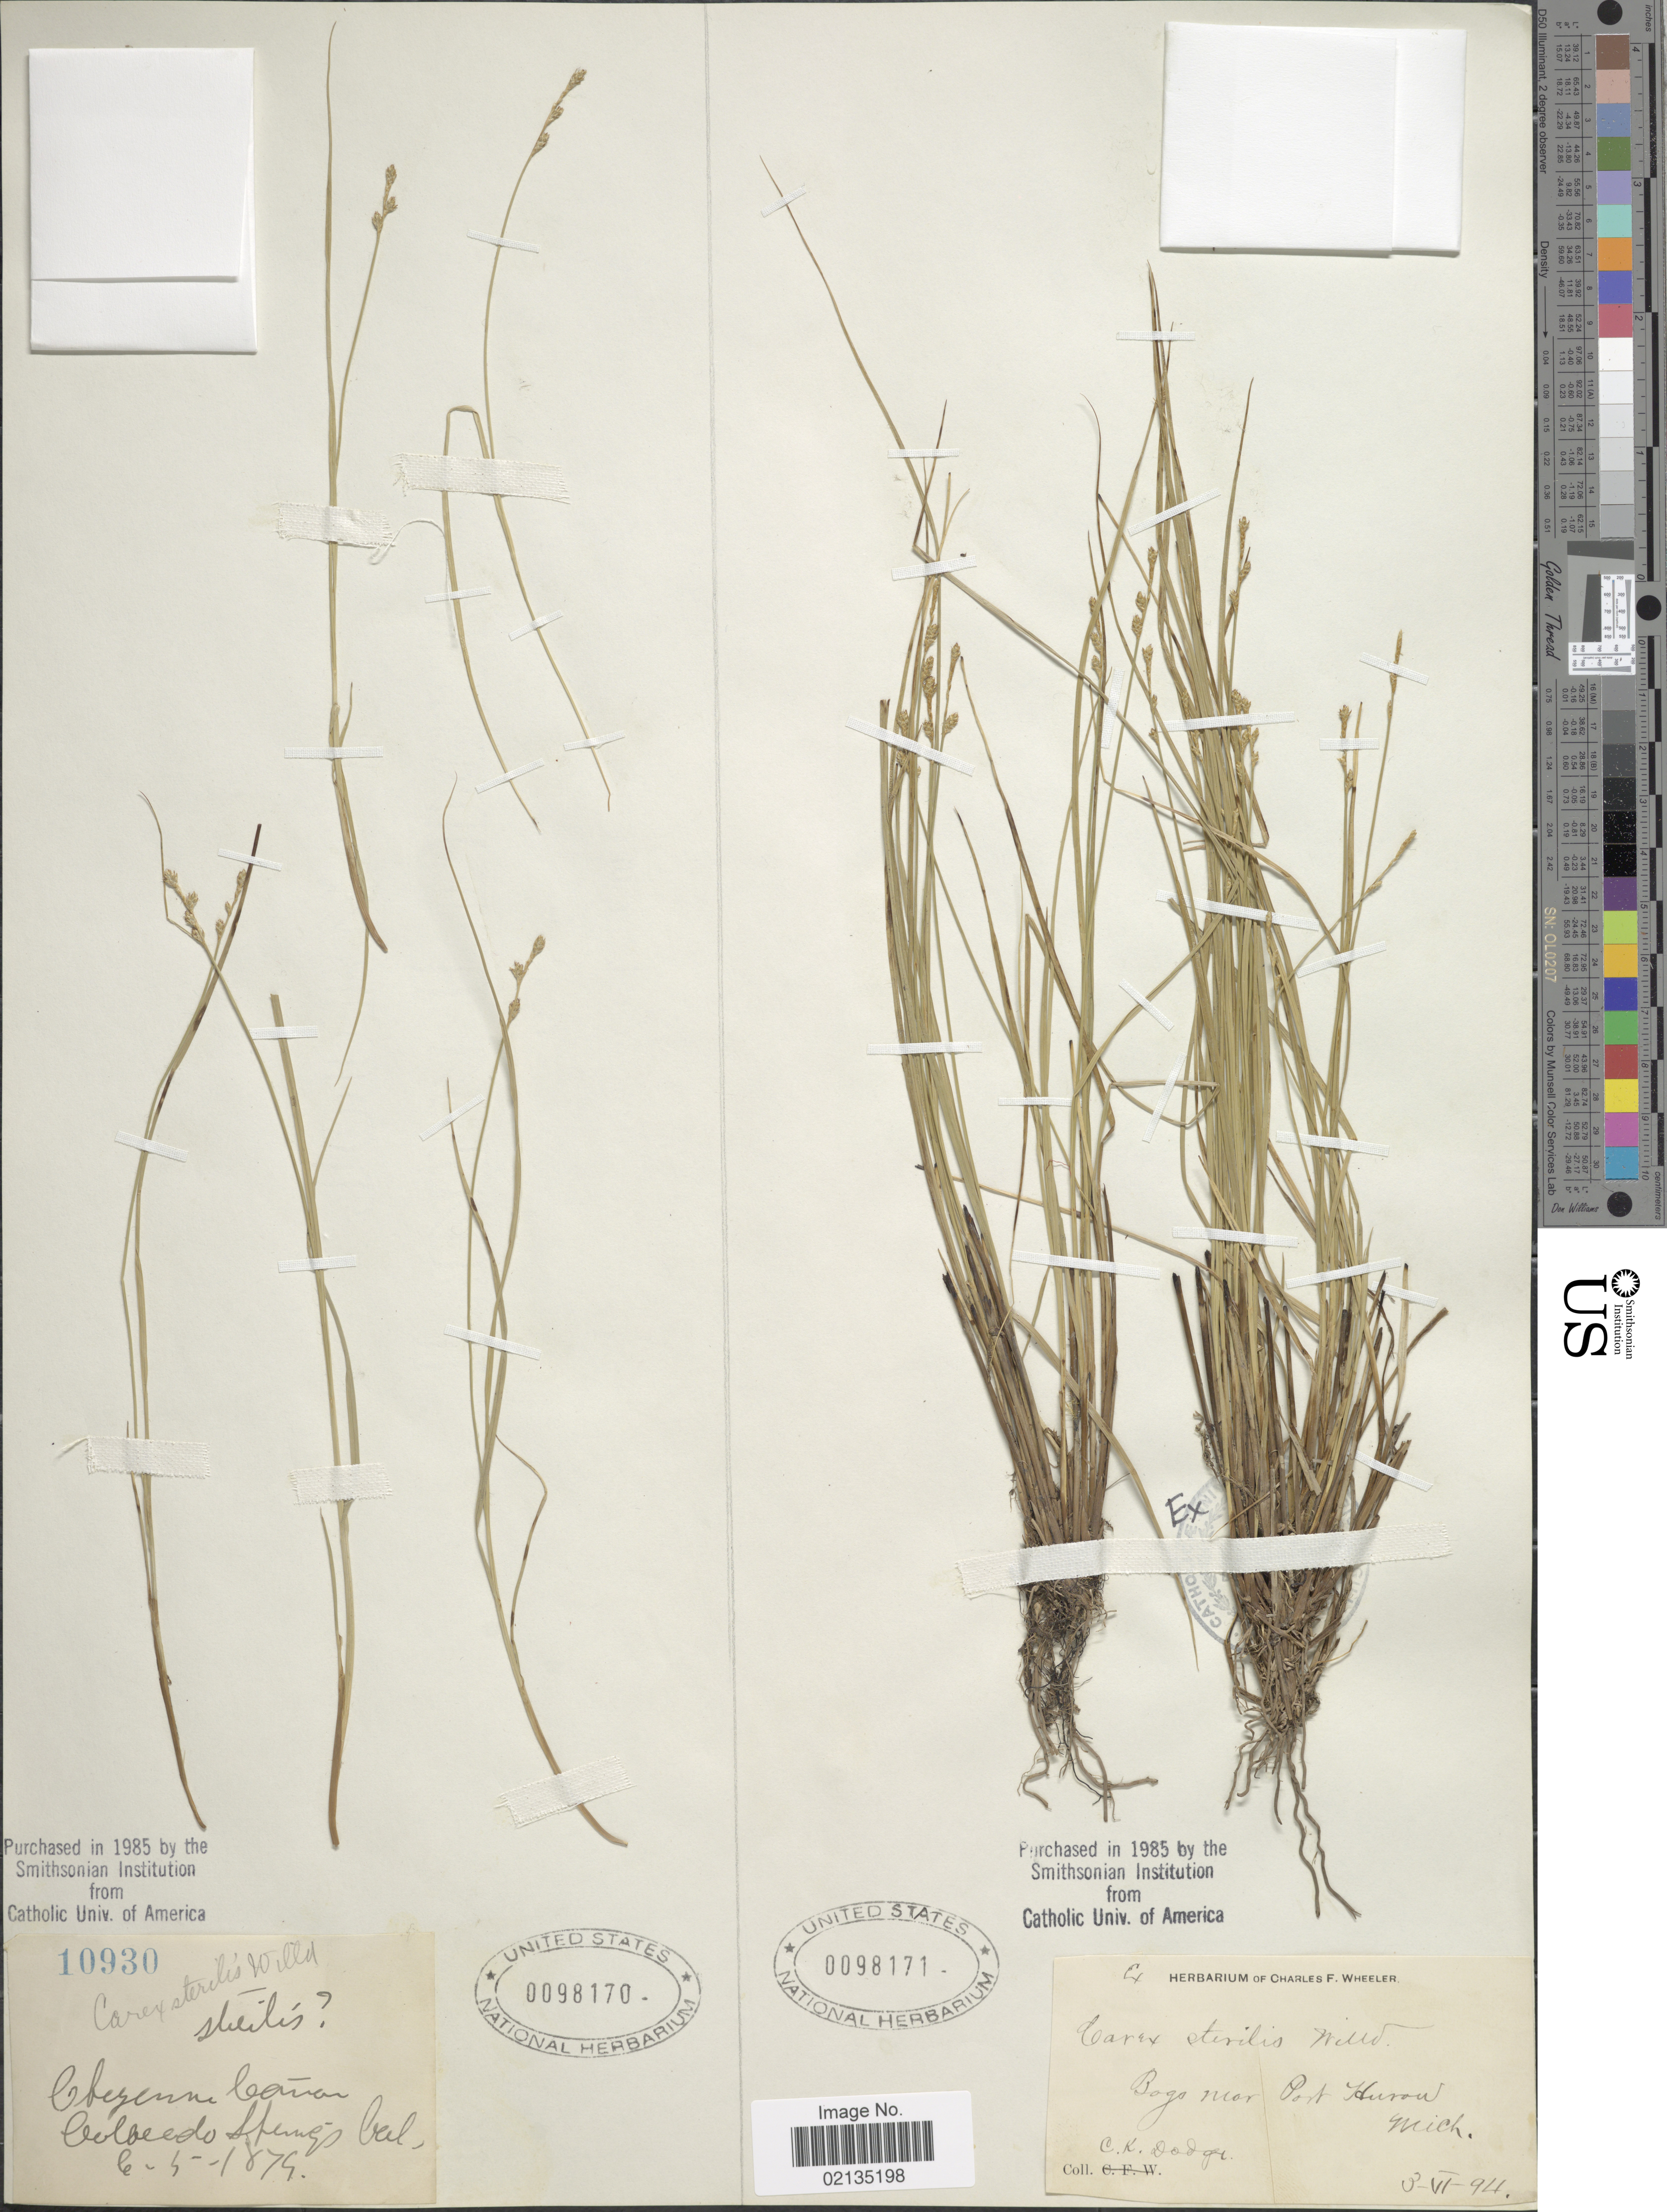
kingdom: Plantae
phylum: Tracheophyta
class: Liliopsida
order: Poales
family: Cyperaceae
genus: Carex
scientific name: Carex sterilis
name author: Willd.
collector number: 10930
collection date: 1879-06-05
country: United States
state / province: California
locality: Cheyenne Canon, Colorado Springs Cal.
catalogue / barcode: US 98170